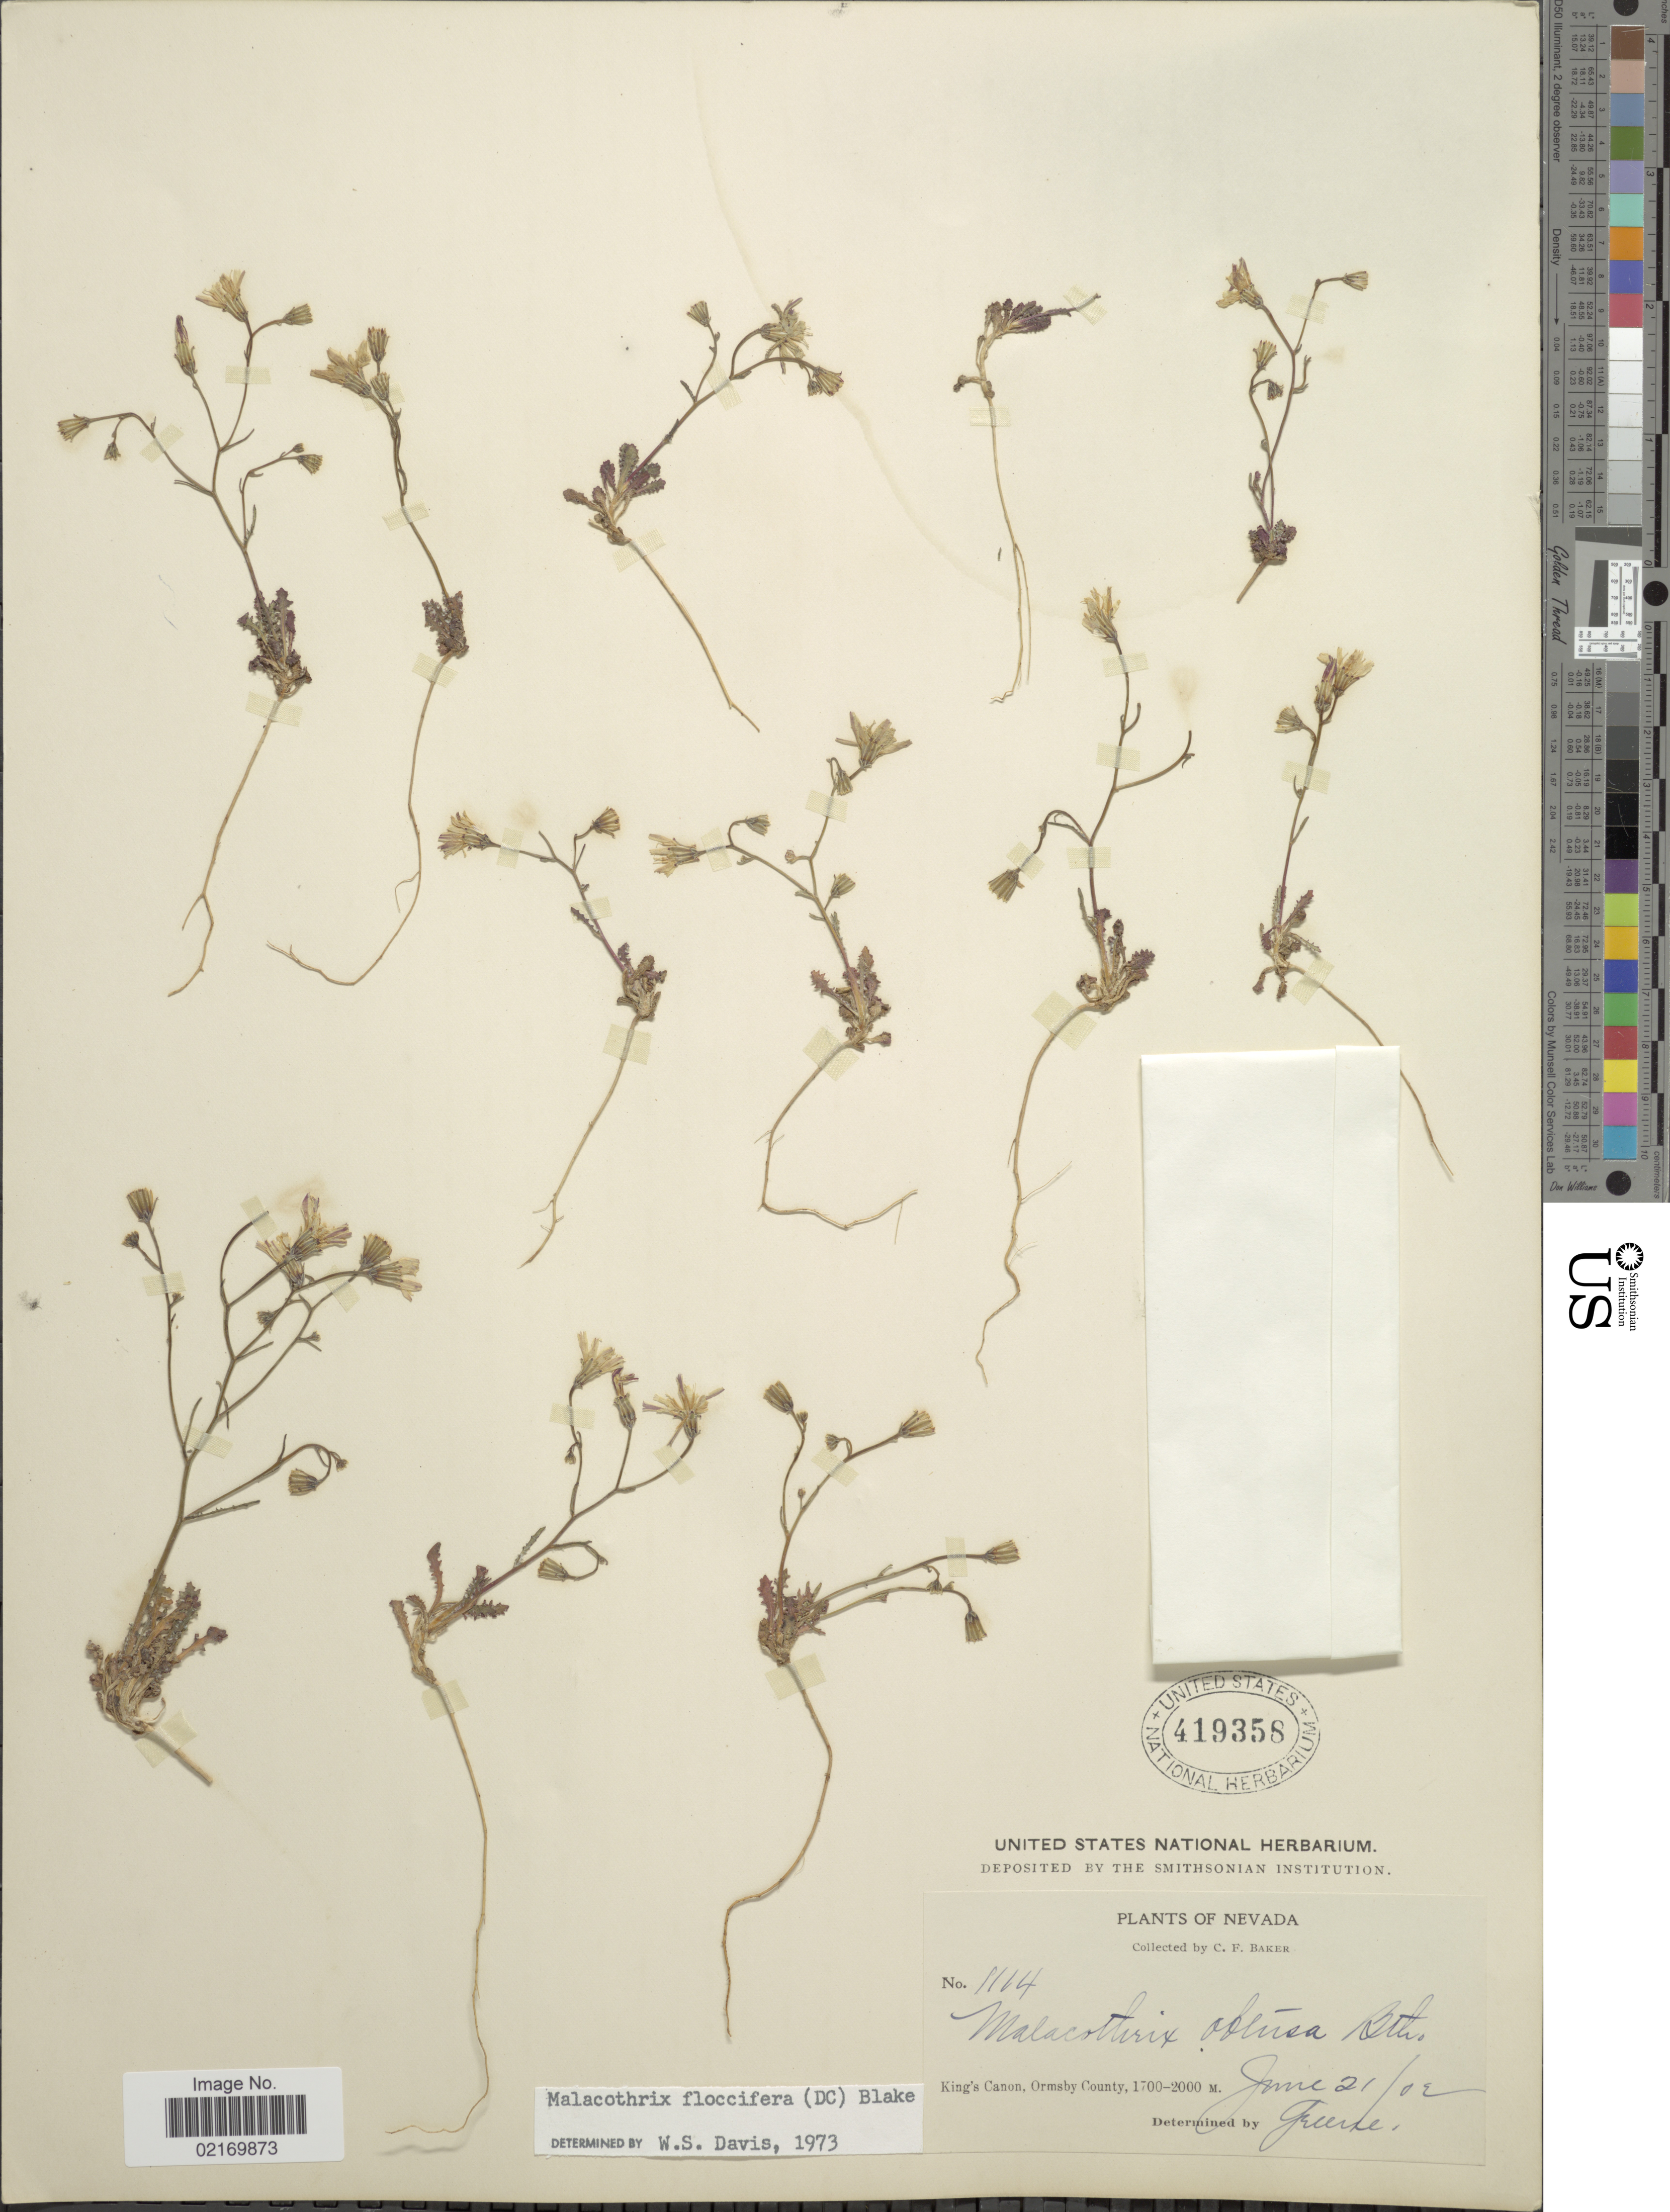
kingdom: Plantae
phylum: Tracheophyta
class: Magnoliopsida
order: Asterales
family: Asteraceae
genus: Malacothrix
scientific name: Malacothrix floccifera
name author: (DC.) S.F. Blake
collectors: C. F. Baker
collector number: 1114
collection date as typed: Transcribed d/m/y: 21/6/02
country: United States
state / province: Nevada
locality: King's Canon, Ormsby County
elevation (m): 1700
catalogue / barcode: US 419358